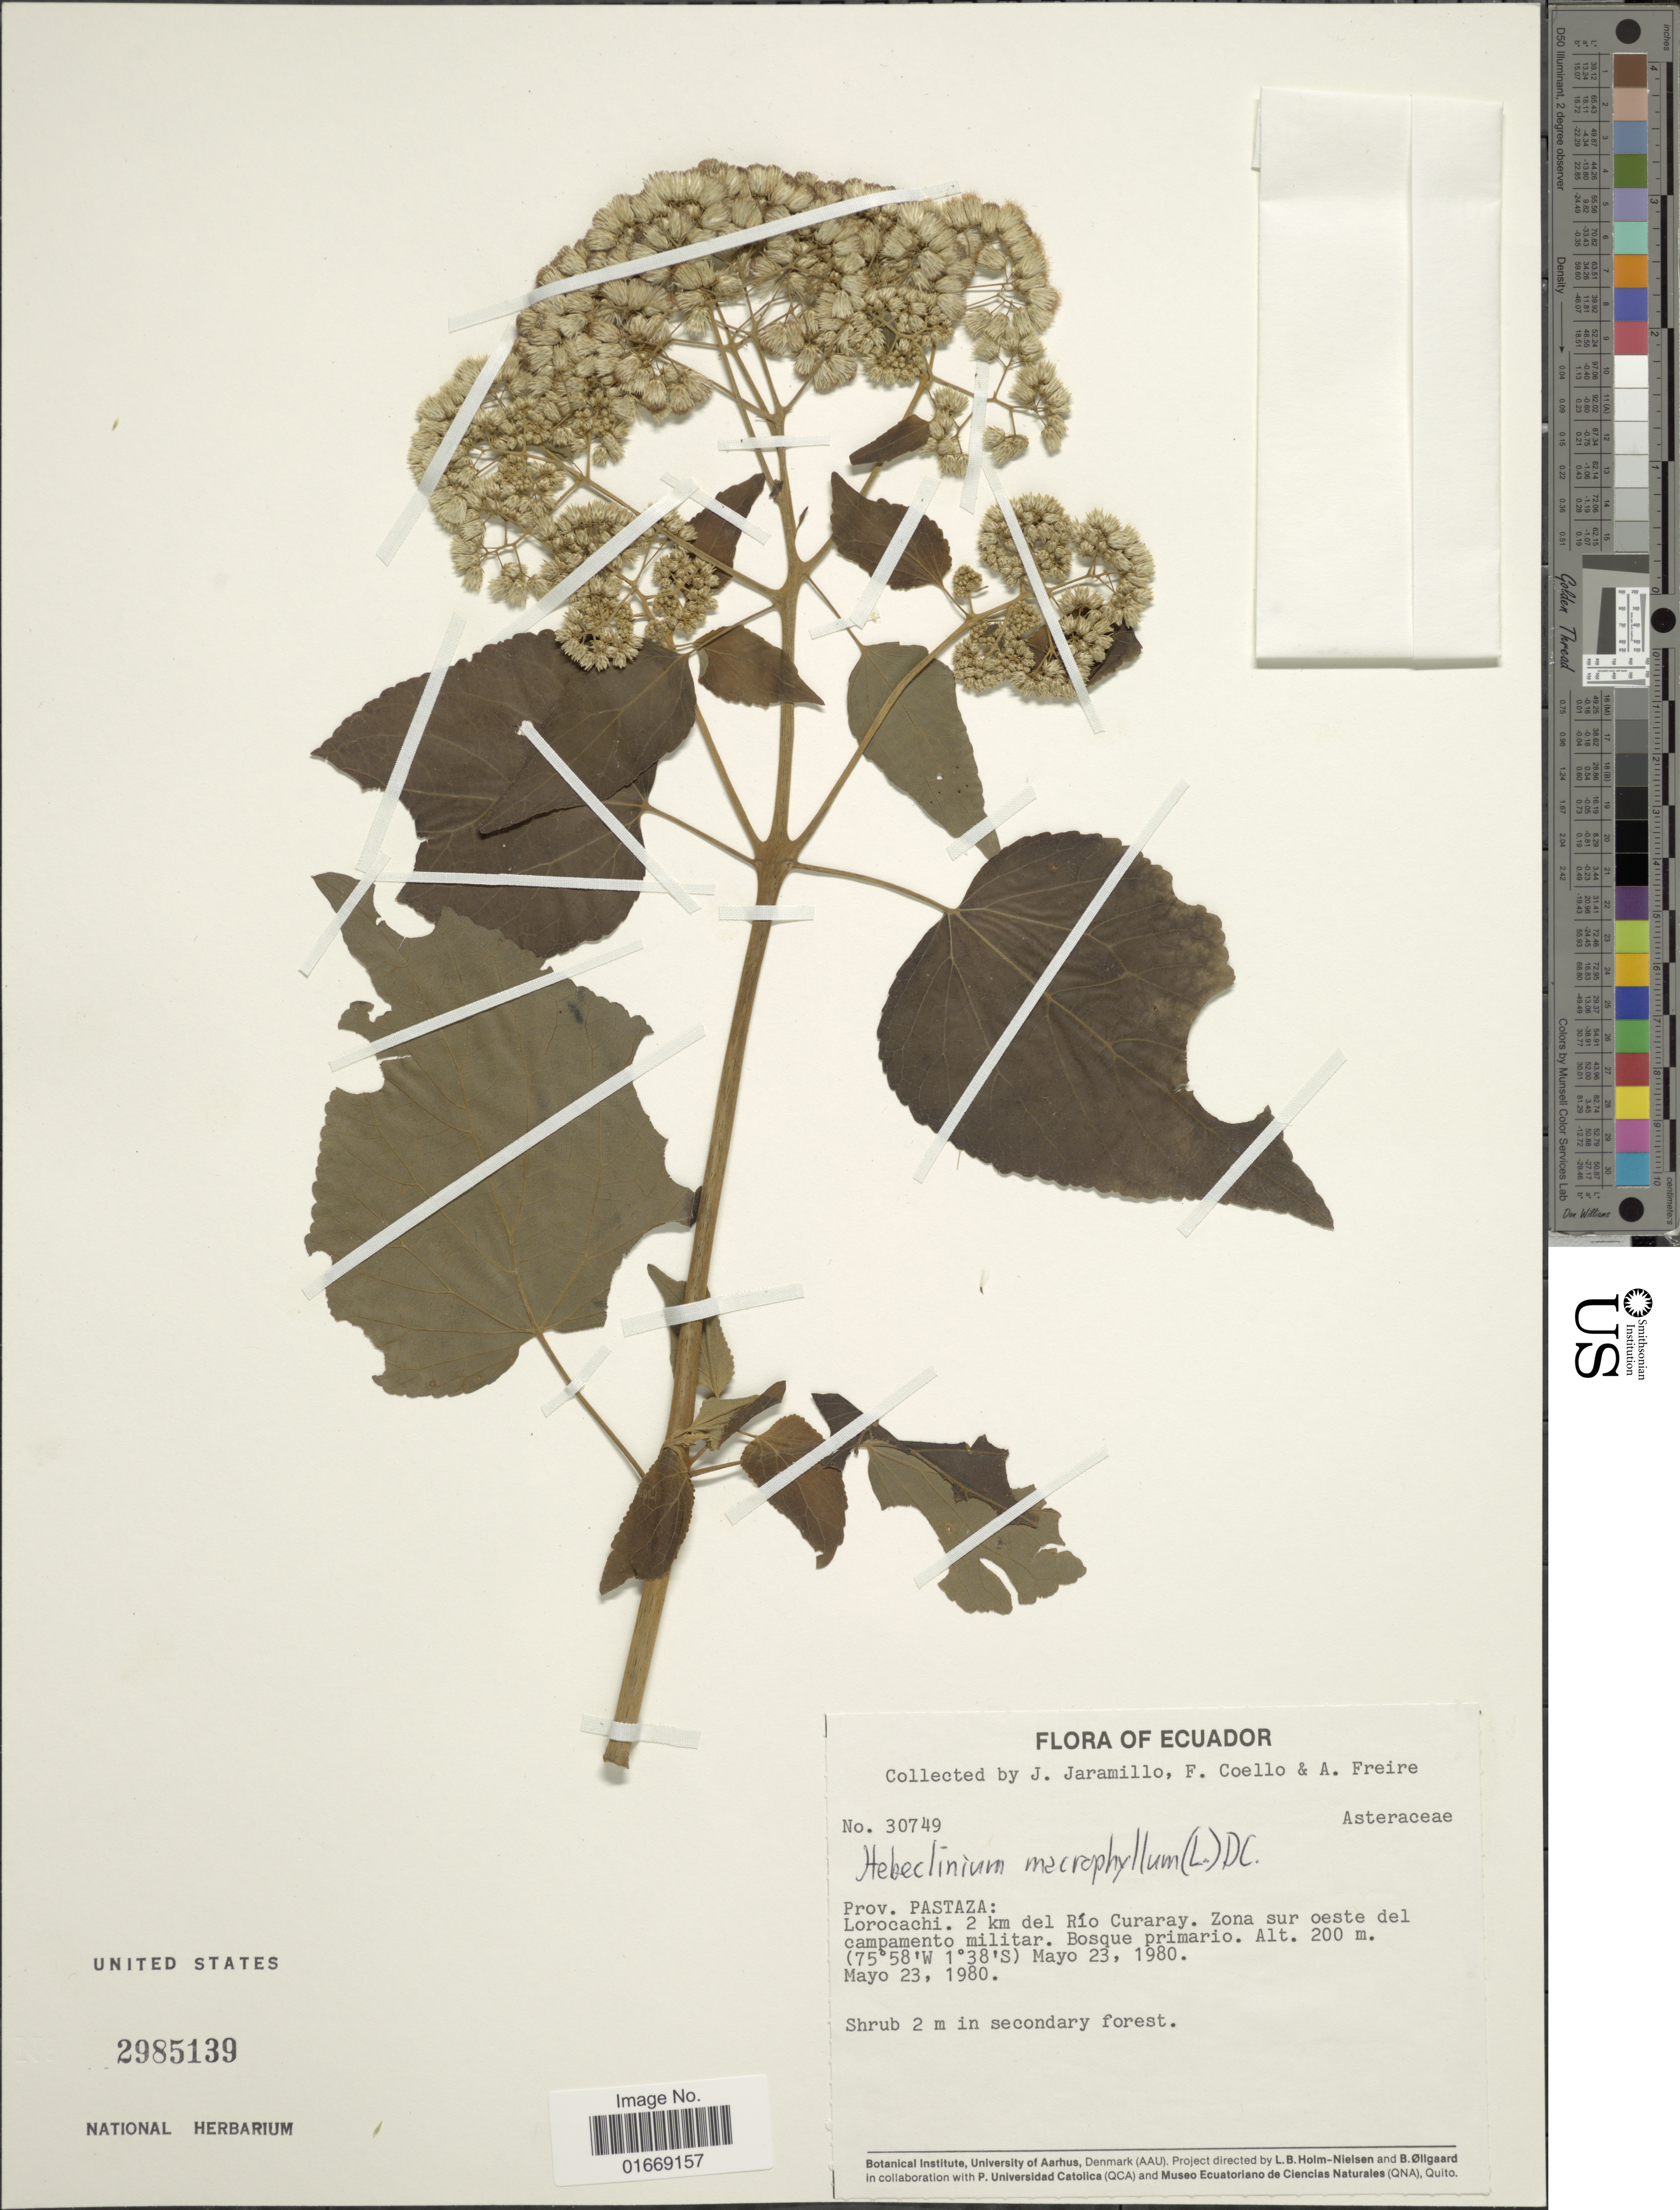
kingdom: Plantae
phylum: Tracheophyta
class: Magnoliopsida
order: Asterales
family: Asteraceae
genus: Hebeclinium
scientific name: Hebeclinium macrophyllum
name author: (L.) DC.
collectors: J. Jaramillo, F. Coello & A. Freire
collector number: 30749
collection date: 1980-05-23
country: Ecuador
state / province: Pastaza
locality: Lorocachi, 2 km del Rio Curaray, Zona sur oeste del campamento militair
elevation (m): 200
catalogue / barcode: US 2985139